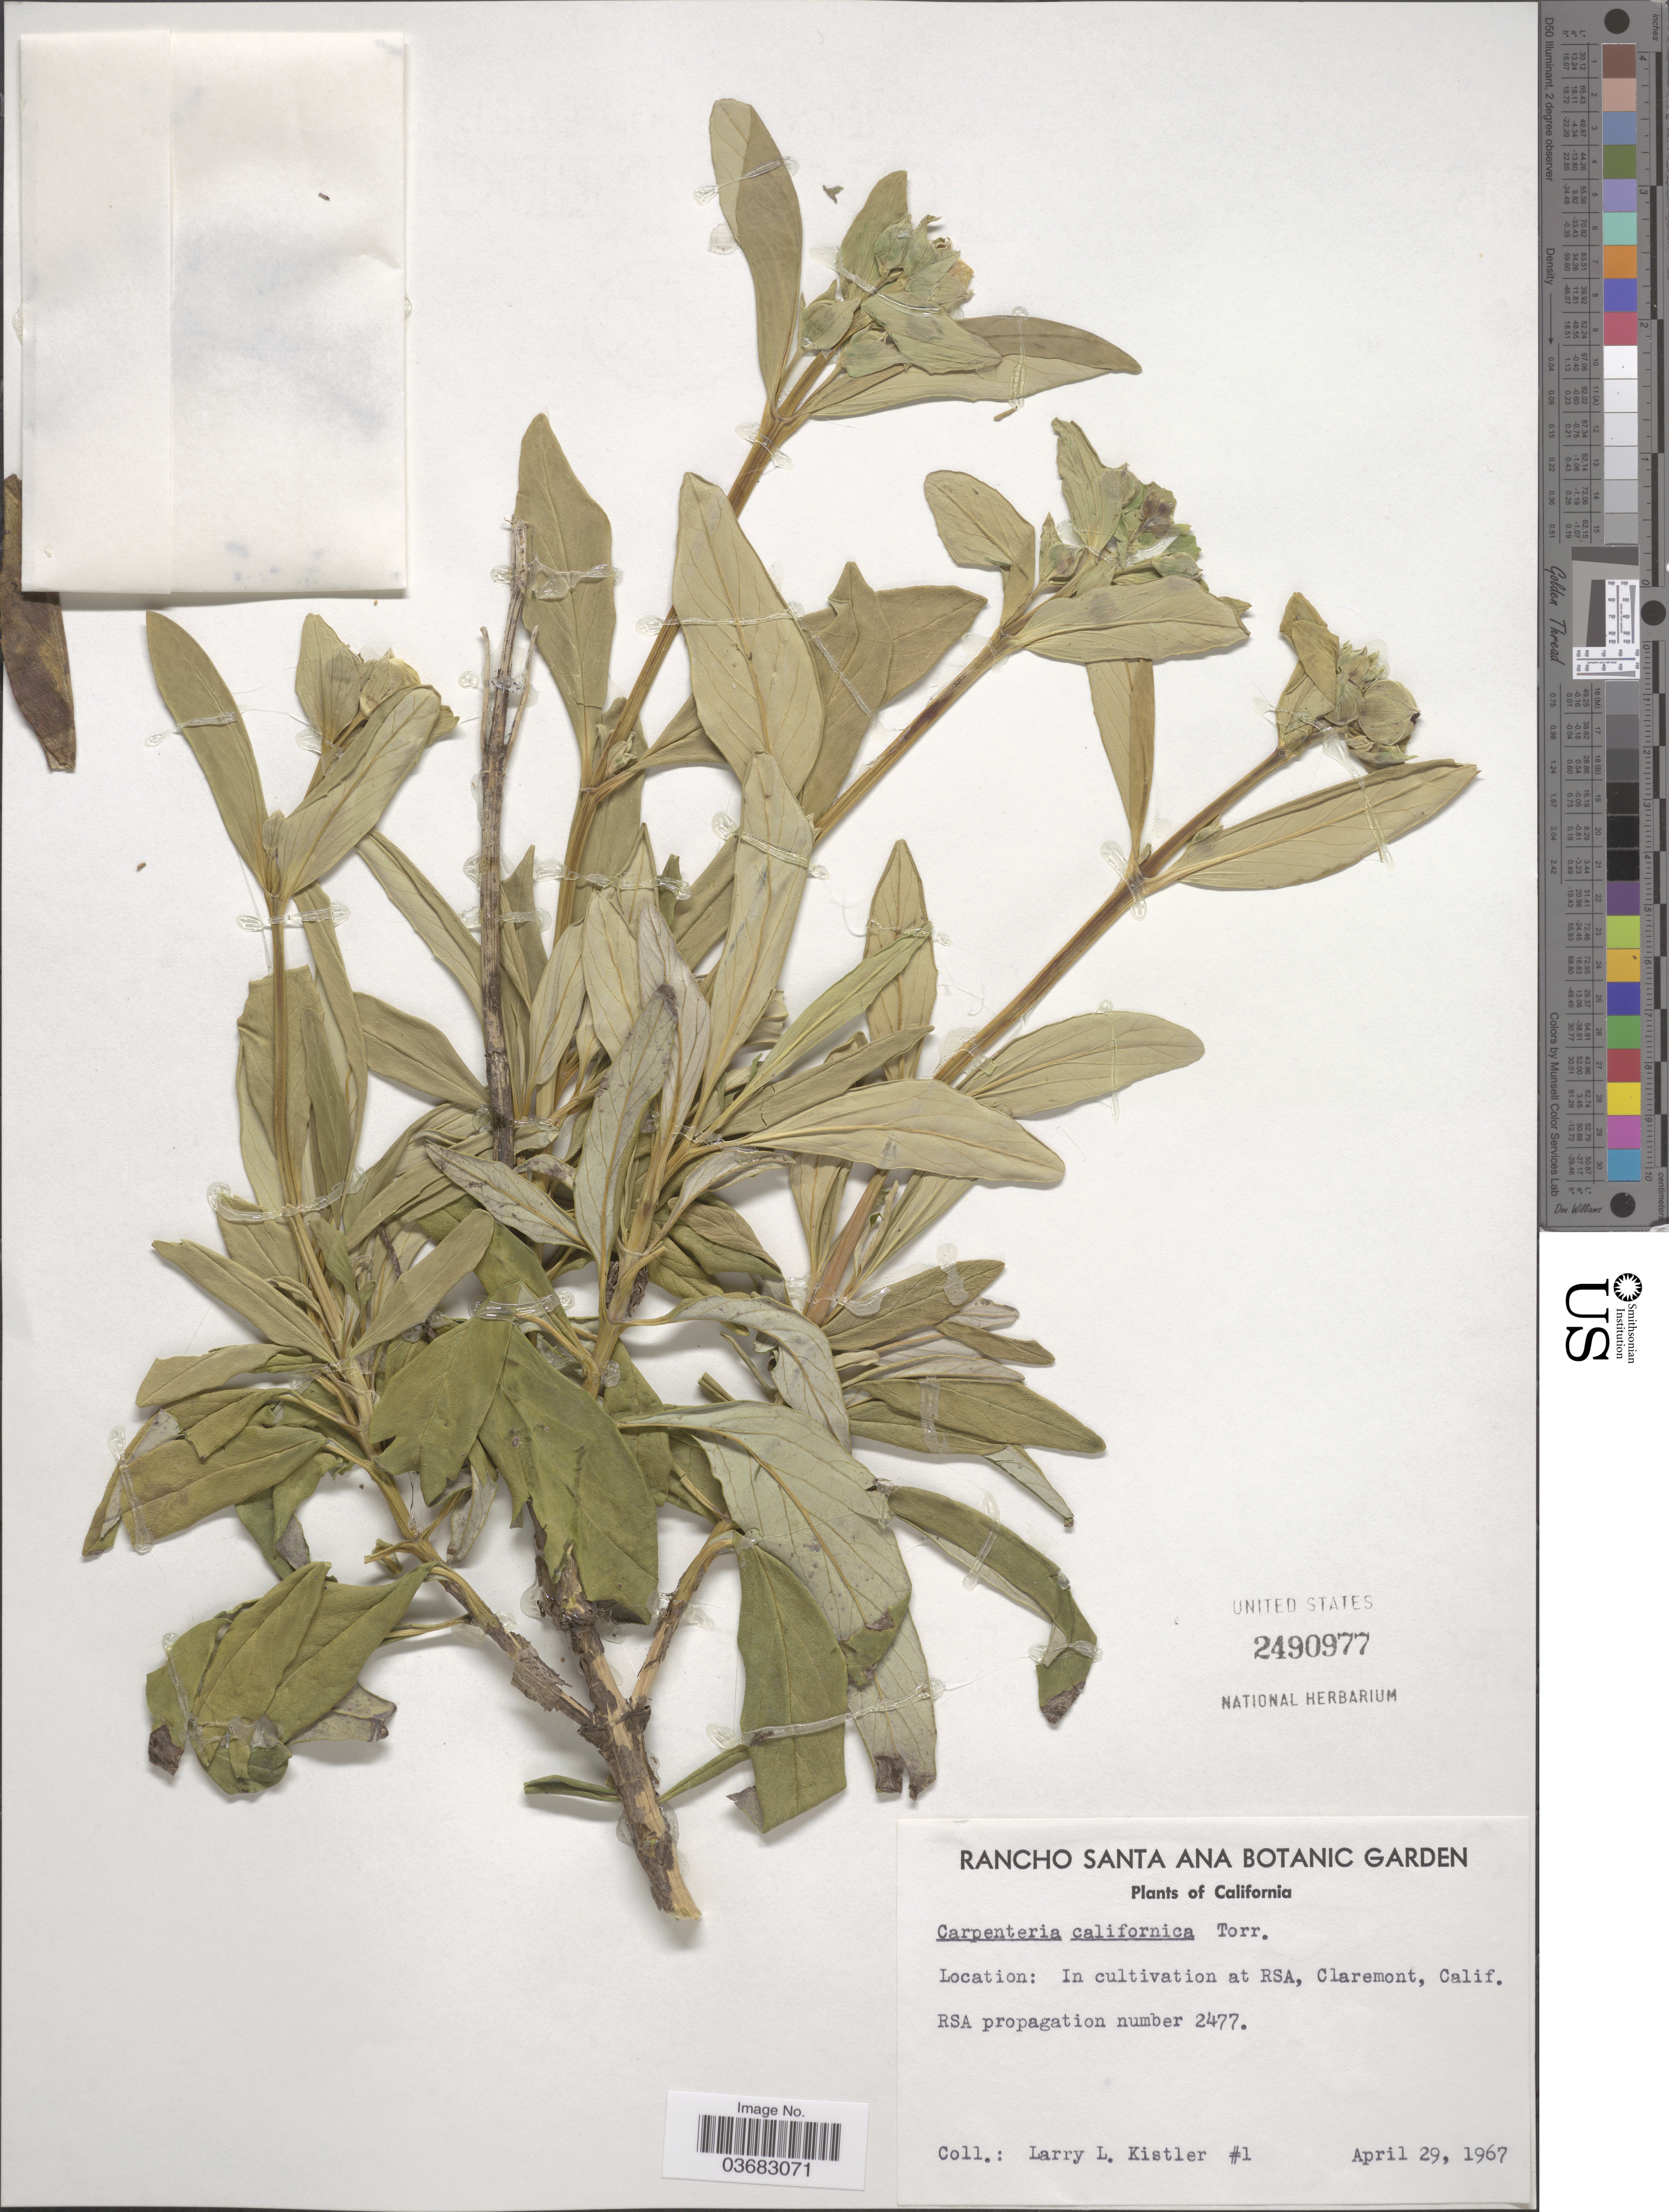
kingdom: Plantae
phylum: Tracheophyta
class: Magnoliopsida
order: Cornales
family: Hydrangeaceae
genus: Carpenteria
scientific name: Carpenteria californica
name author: Torr.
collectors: L. Kistler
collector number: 1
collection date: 1967-04-29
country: United States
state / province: California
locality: In cultivation at RSA, Claremont. RSA propagation number 2477.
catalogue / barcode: US 2490977